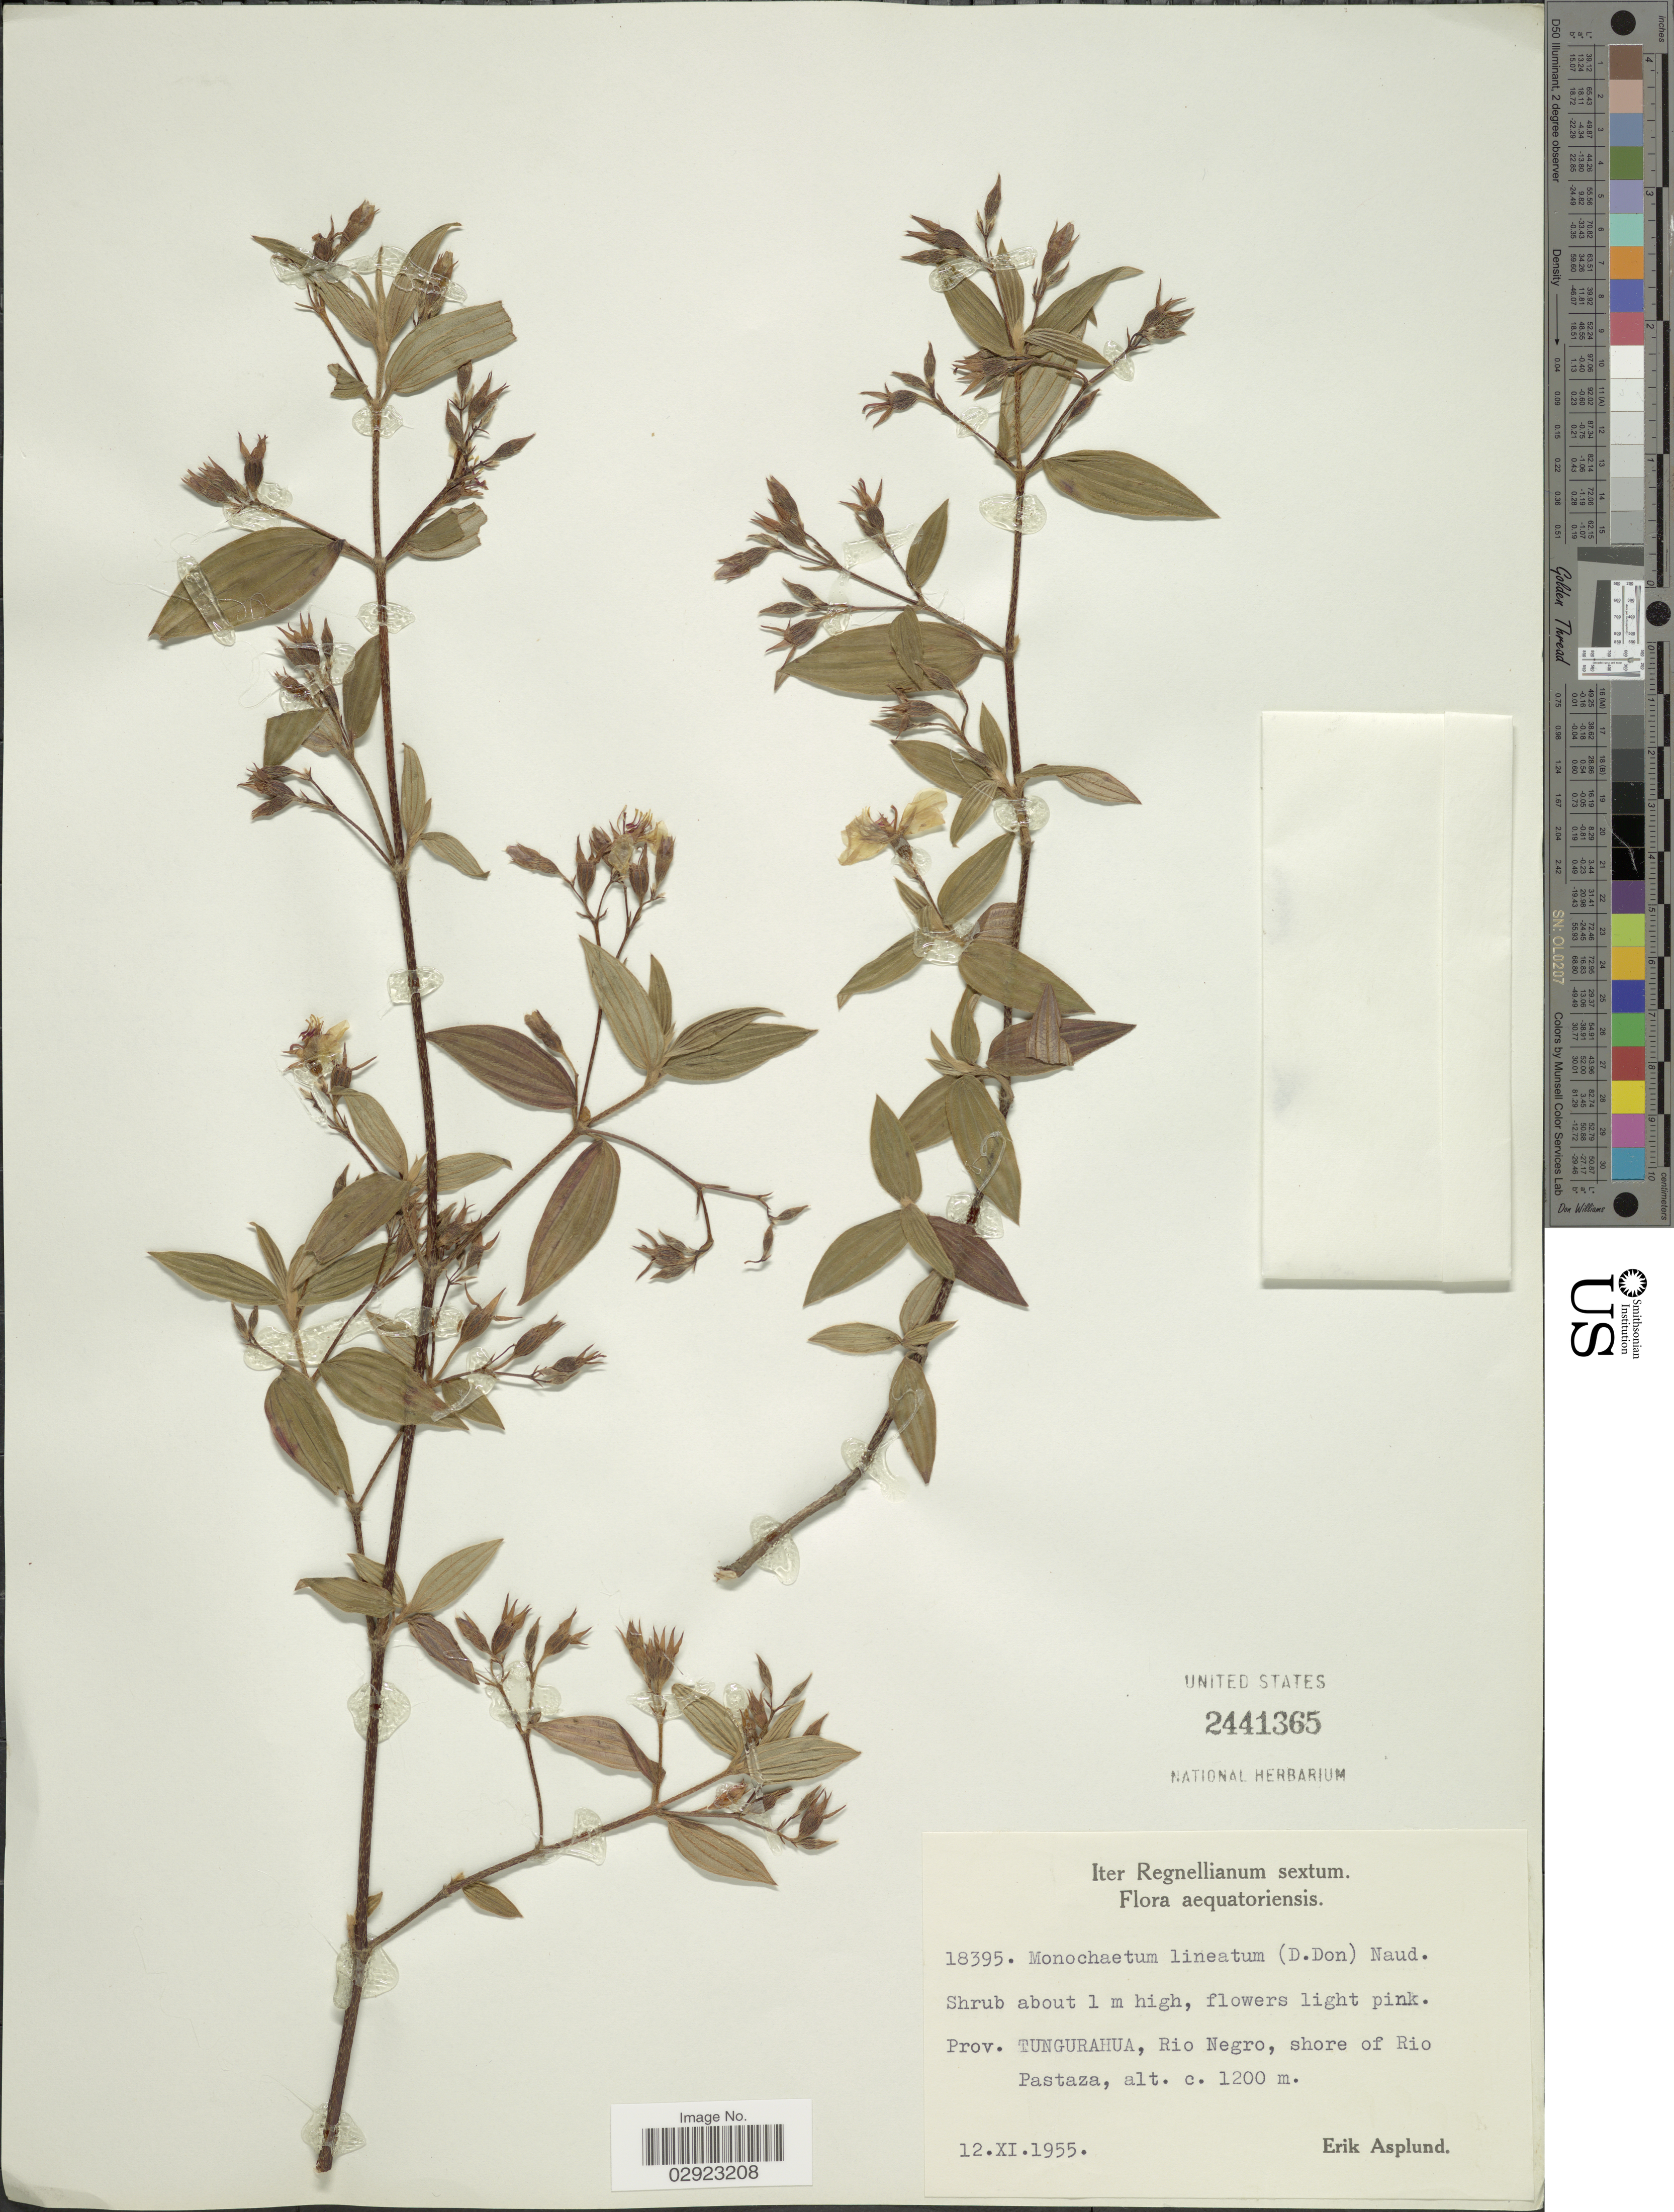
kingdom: Plantae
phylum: Tracheophyta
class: Magnoliopsida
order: Myrtales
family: Melastomataceae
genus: Monochaetum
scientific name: Monochaetum lineatum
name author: (D. Don) Naudin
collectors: E. Asplund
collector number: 18395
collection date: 1955-11-12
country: Ecuador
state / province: Tungurahua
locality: Rio Negro, shore of Rio Pastaza.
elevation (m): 1200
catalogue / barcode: US 2441365